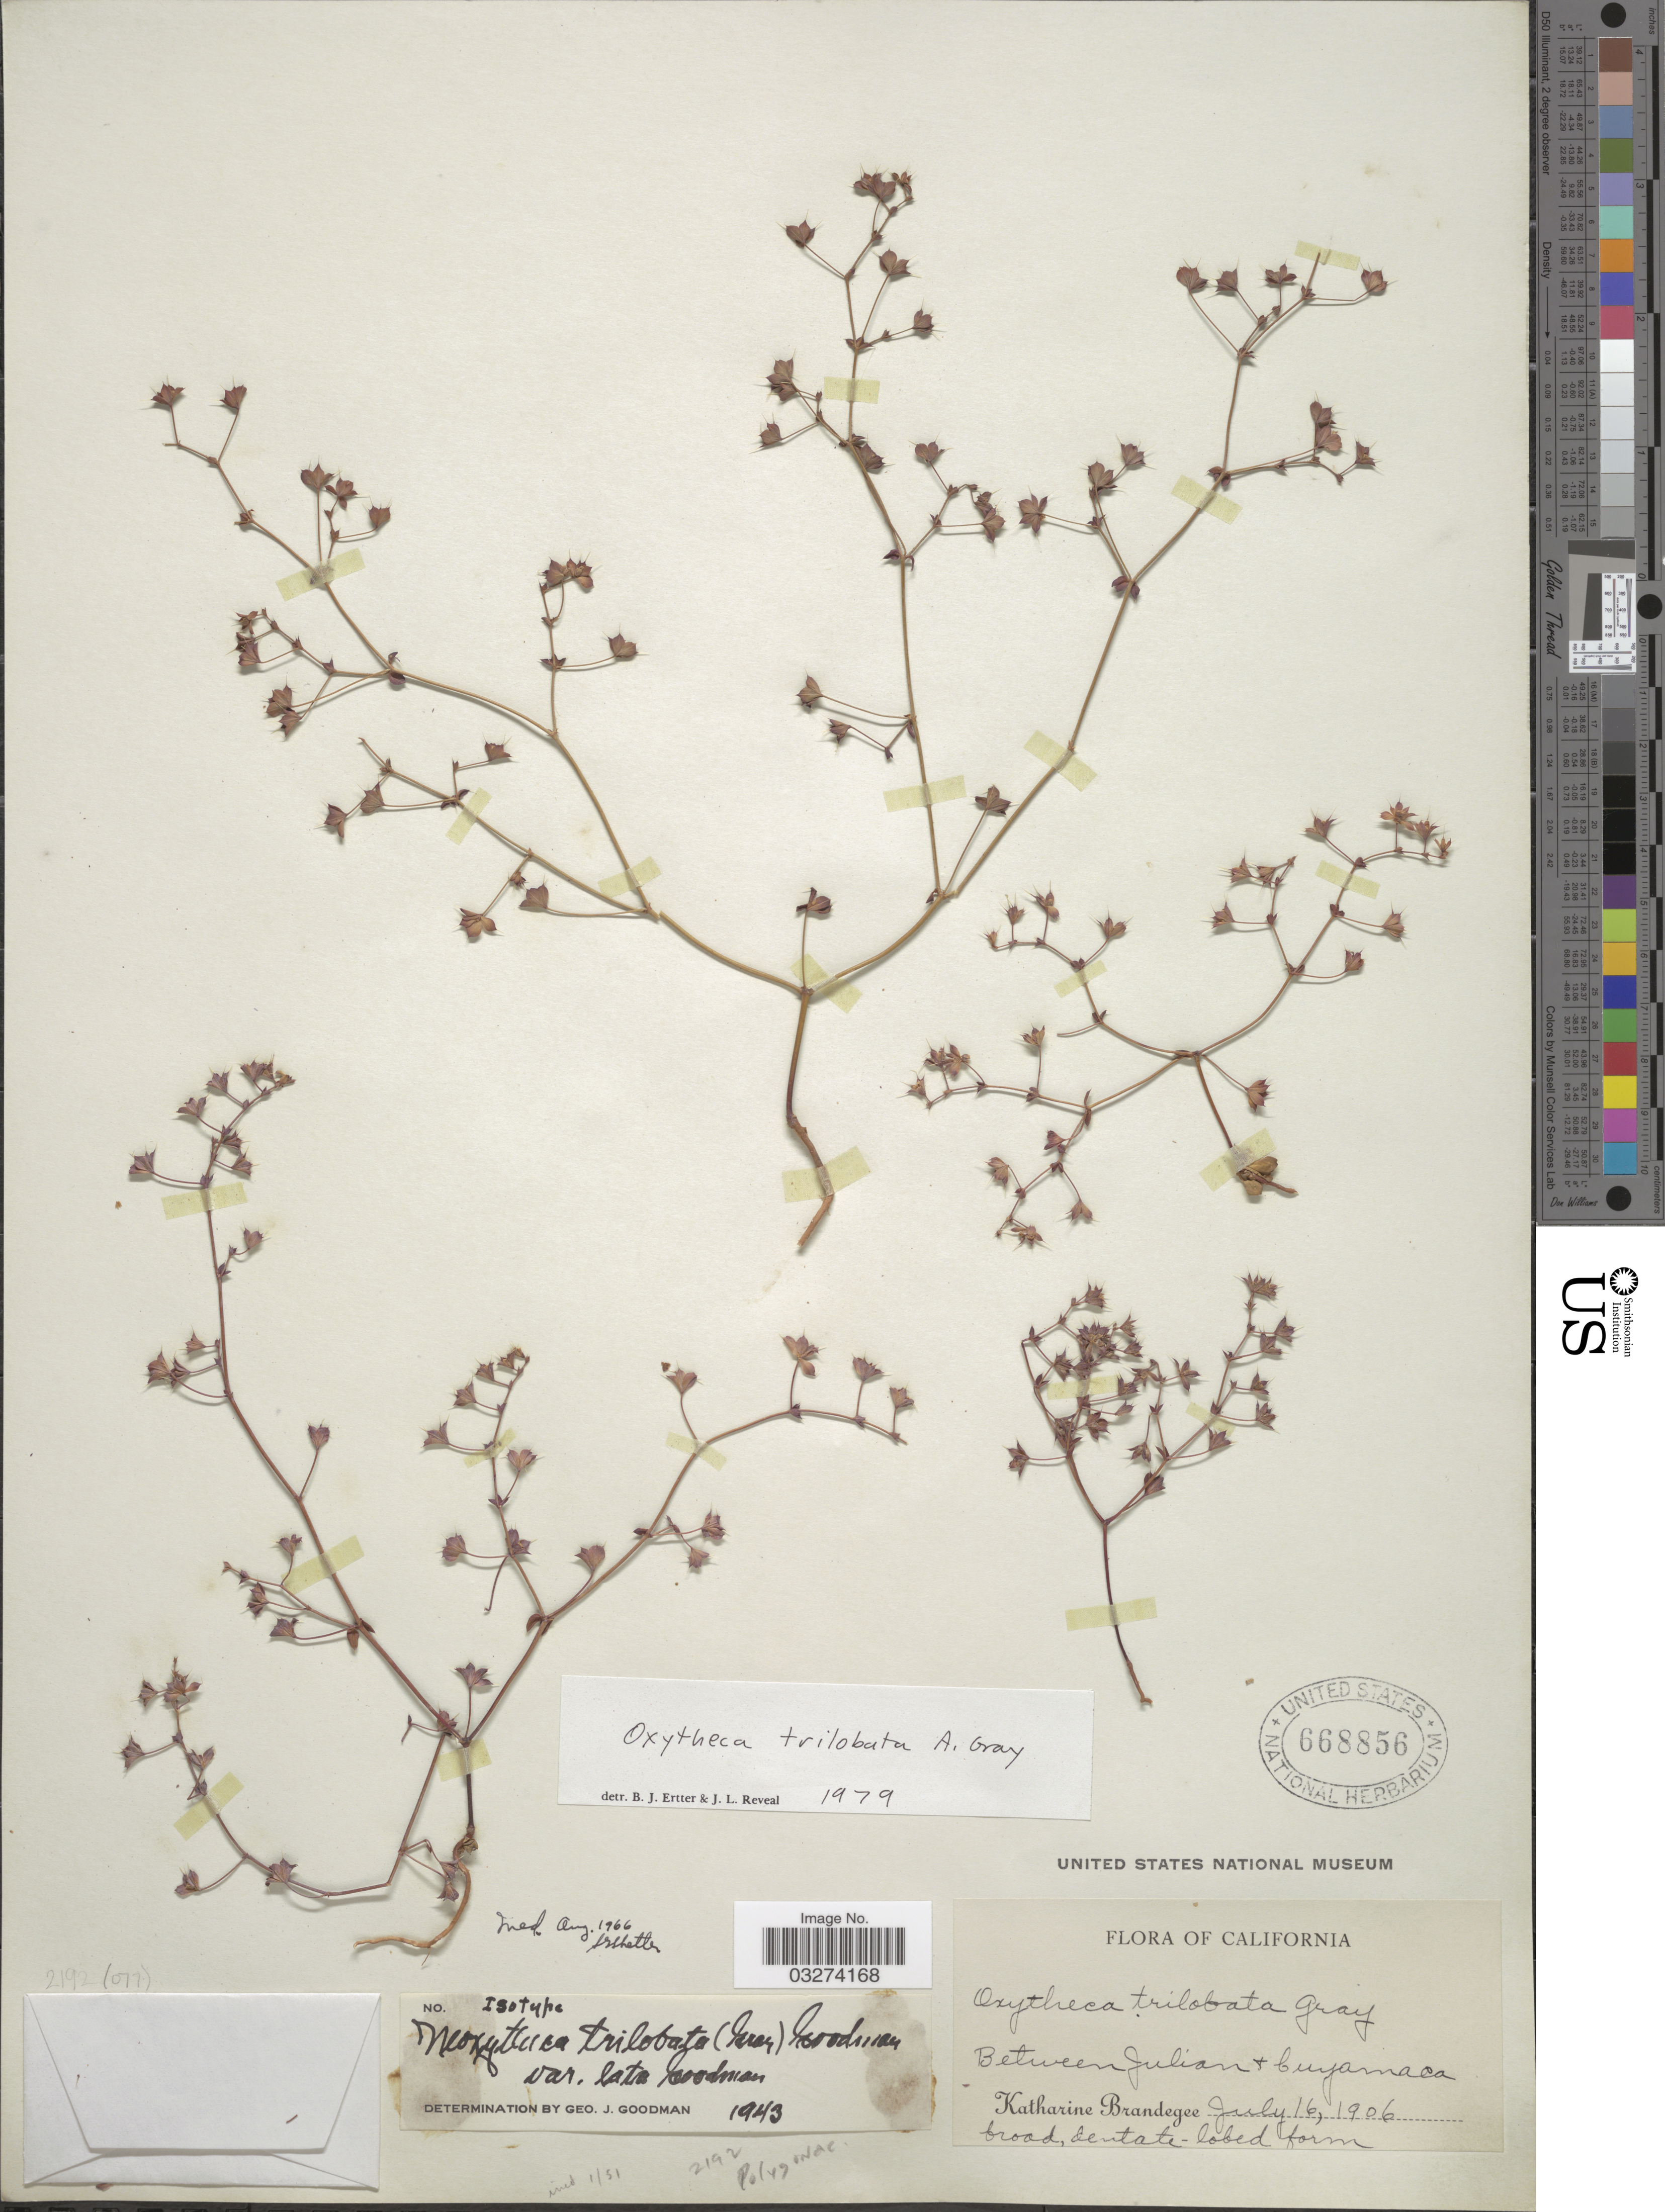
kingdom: Plantae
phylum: Tracheophyta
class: Magnoliopsida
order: Caryophyllales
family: Polygonaceae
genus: Sidotheca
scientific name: Sidotheca trilobata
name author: (A. Gray) Reveal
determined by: Strong, Mark T., (BOT), Smithsonian Institution - National Museum of Natural History (UNITED STATES)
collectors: M. K. Brandegee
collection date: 1906-07-16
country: United States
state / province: California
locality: Between Julian + Cuyamaca.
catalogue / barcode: US 668856